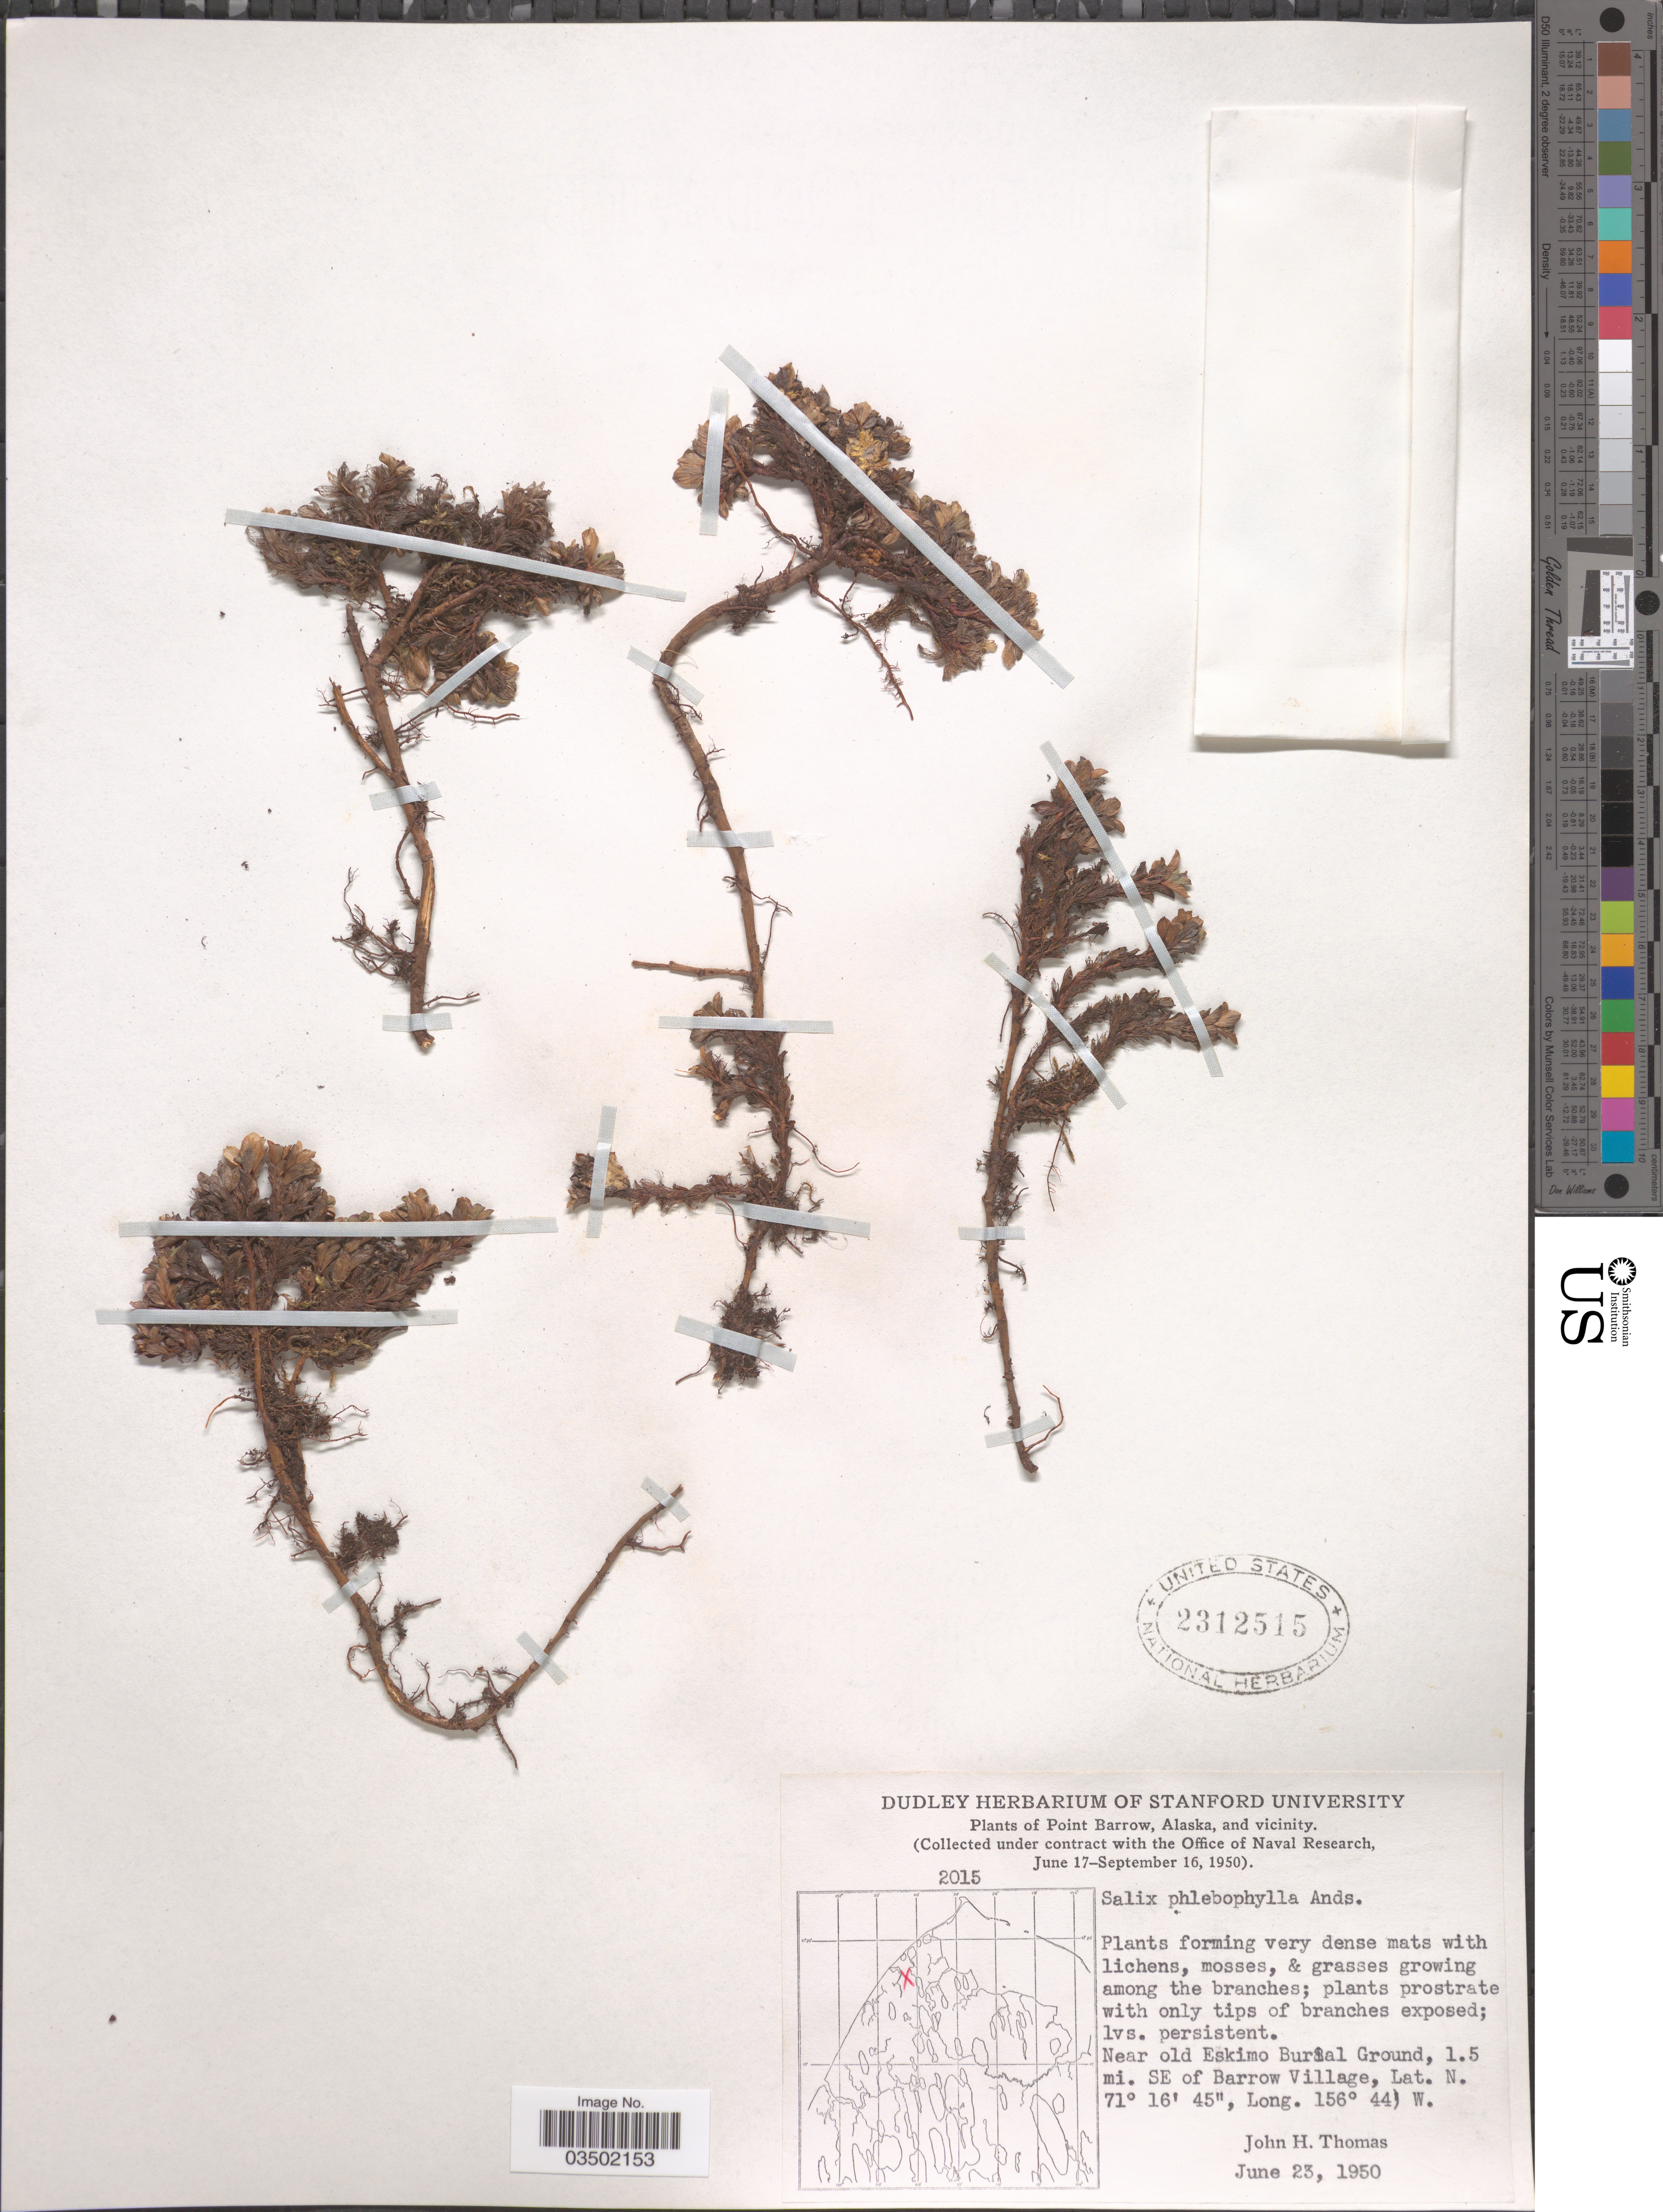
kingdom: Plantae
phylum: Tracheophyta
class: Magnoliopsida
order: Malpighiales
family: Salicaceae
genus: Salix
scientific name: Salix phlebophylla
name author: Andersson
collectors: J. H. Thomas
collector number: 2015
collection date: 1950-06-23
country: United States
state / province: Alaska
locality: Point Barrow and vicinity. Near old Eskimo Burial Ground, 1.5 mi. Se of Barrow Village.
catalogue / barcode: US 2312515